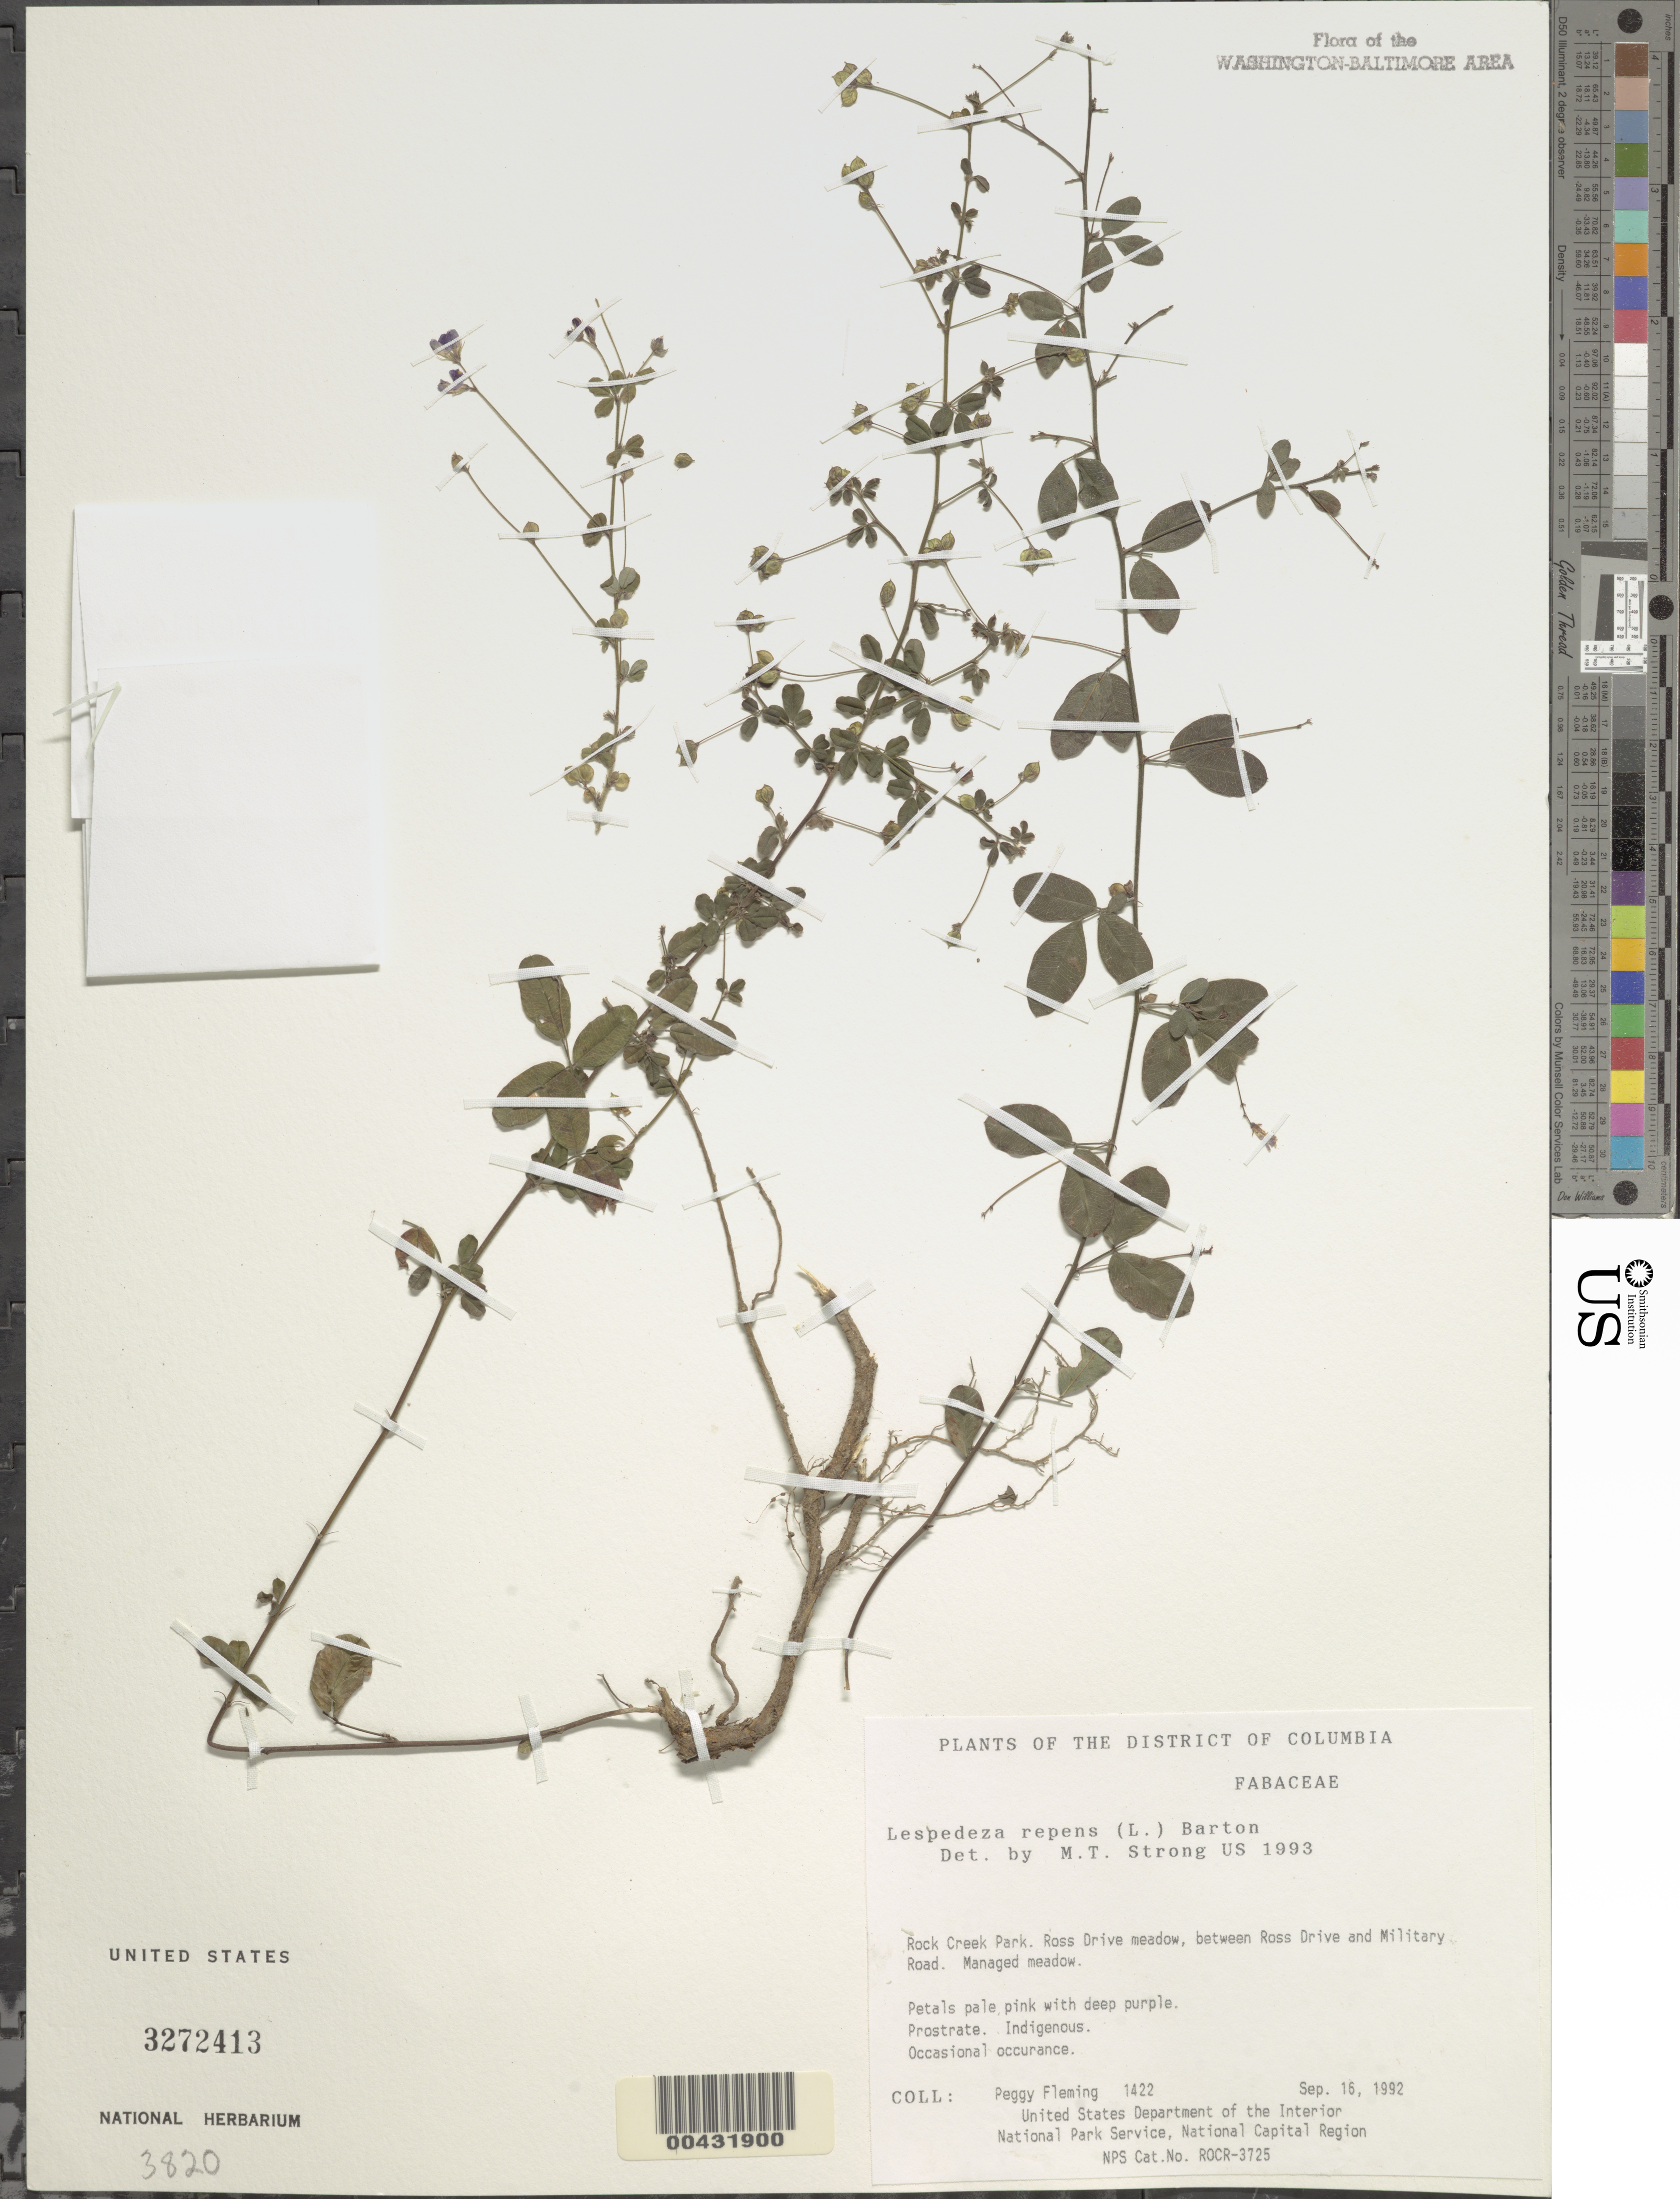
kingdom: Plantae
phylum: Tracheophyta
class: Magnoliopsida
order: Fabales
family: Fabaceae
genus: Lespedeza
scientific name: Lespedeza repens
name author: (L.) W.P.C. Barton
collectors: P. Fleming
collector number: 1422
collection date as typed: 16 Sep 1992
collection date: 1992-09-16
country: United States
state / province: District of Columbia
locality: Rock Creek Park, between Ross Drive and Military Road Rock Creek Park and vicinity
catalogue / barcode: US 3272413